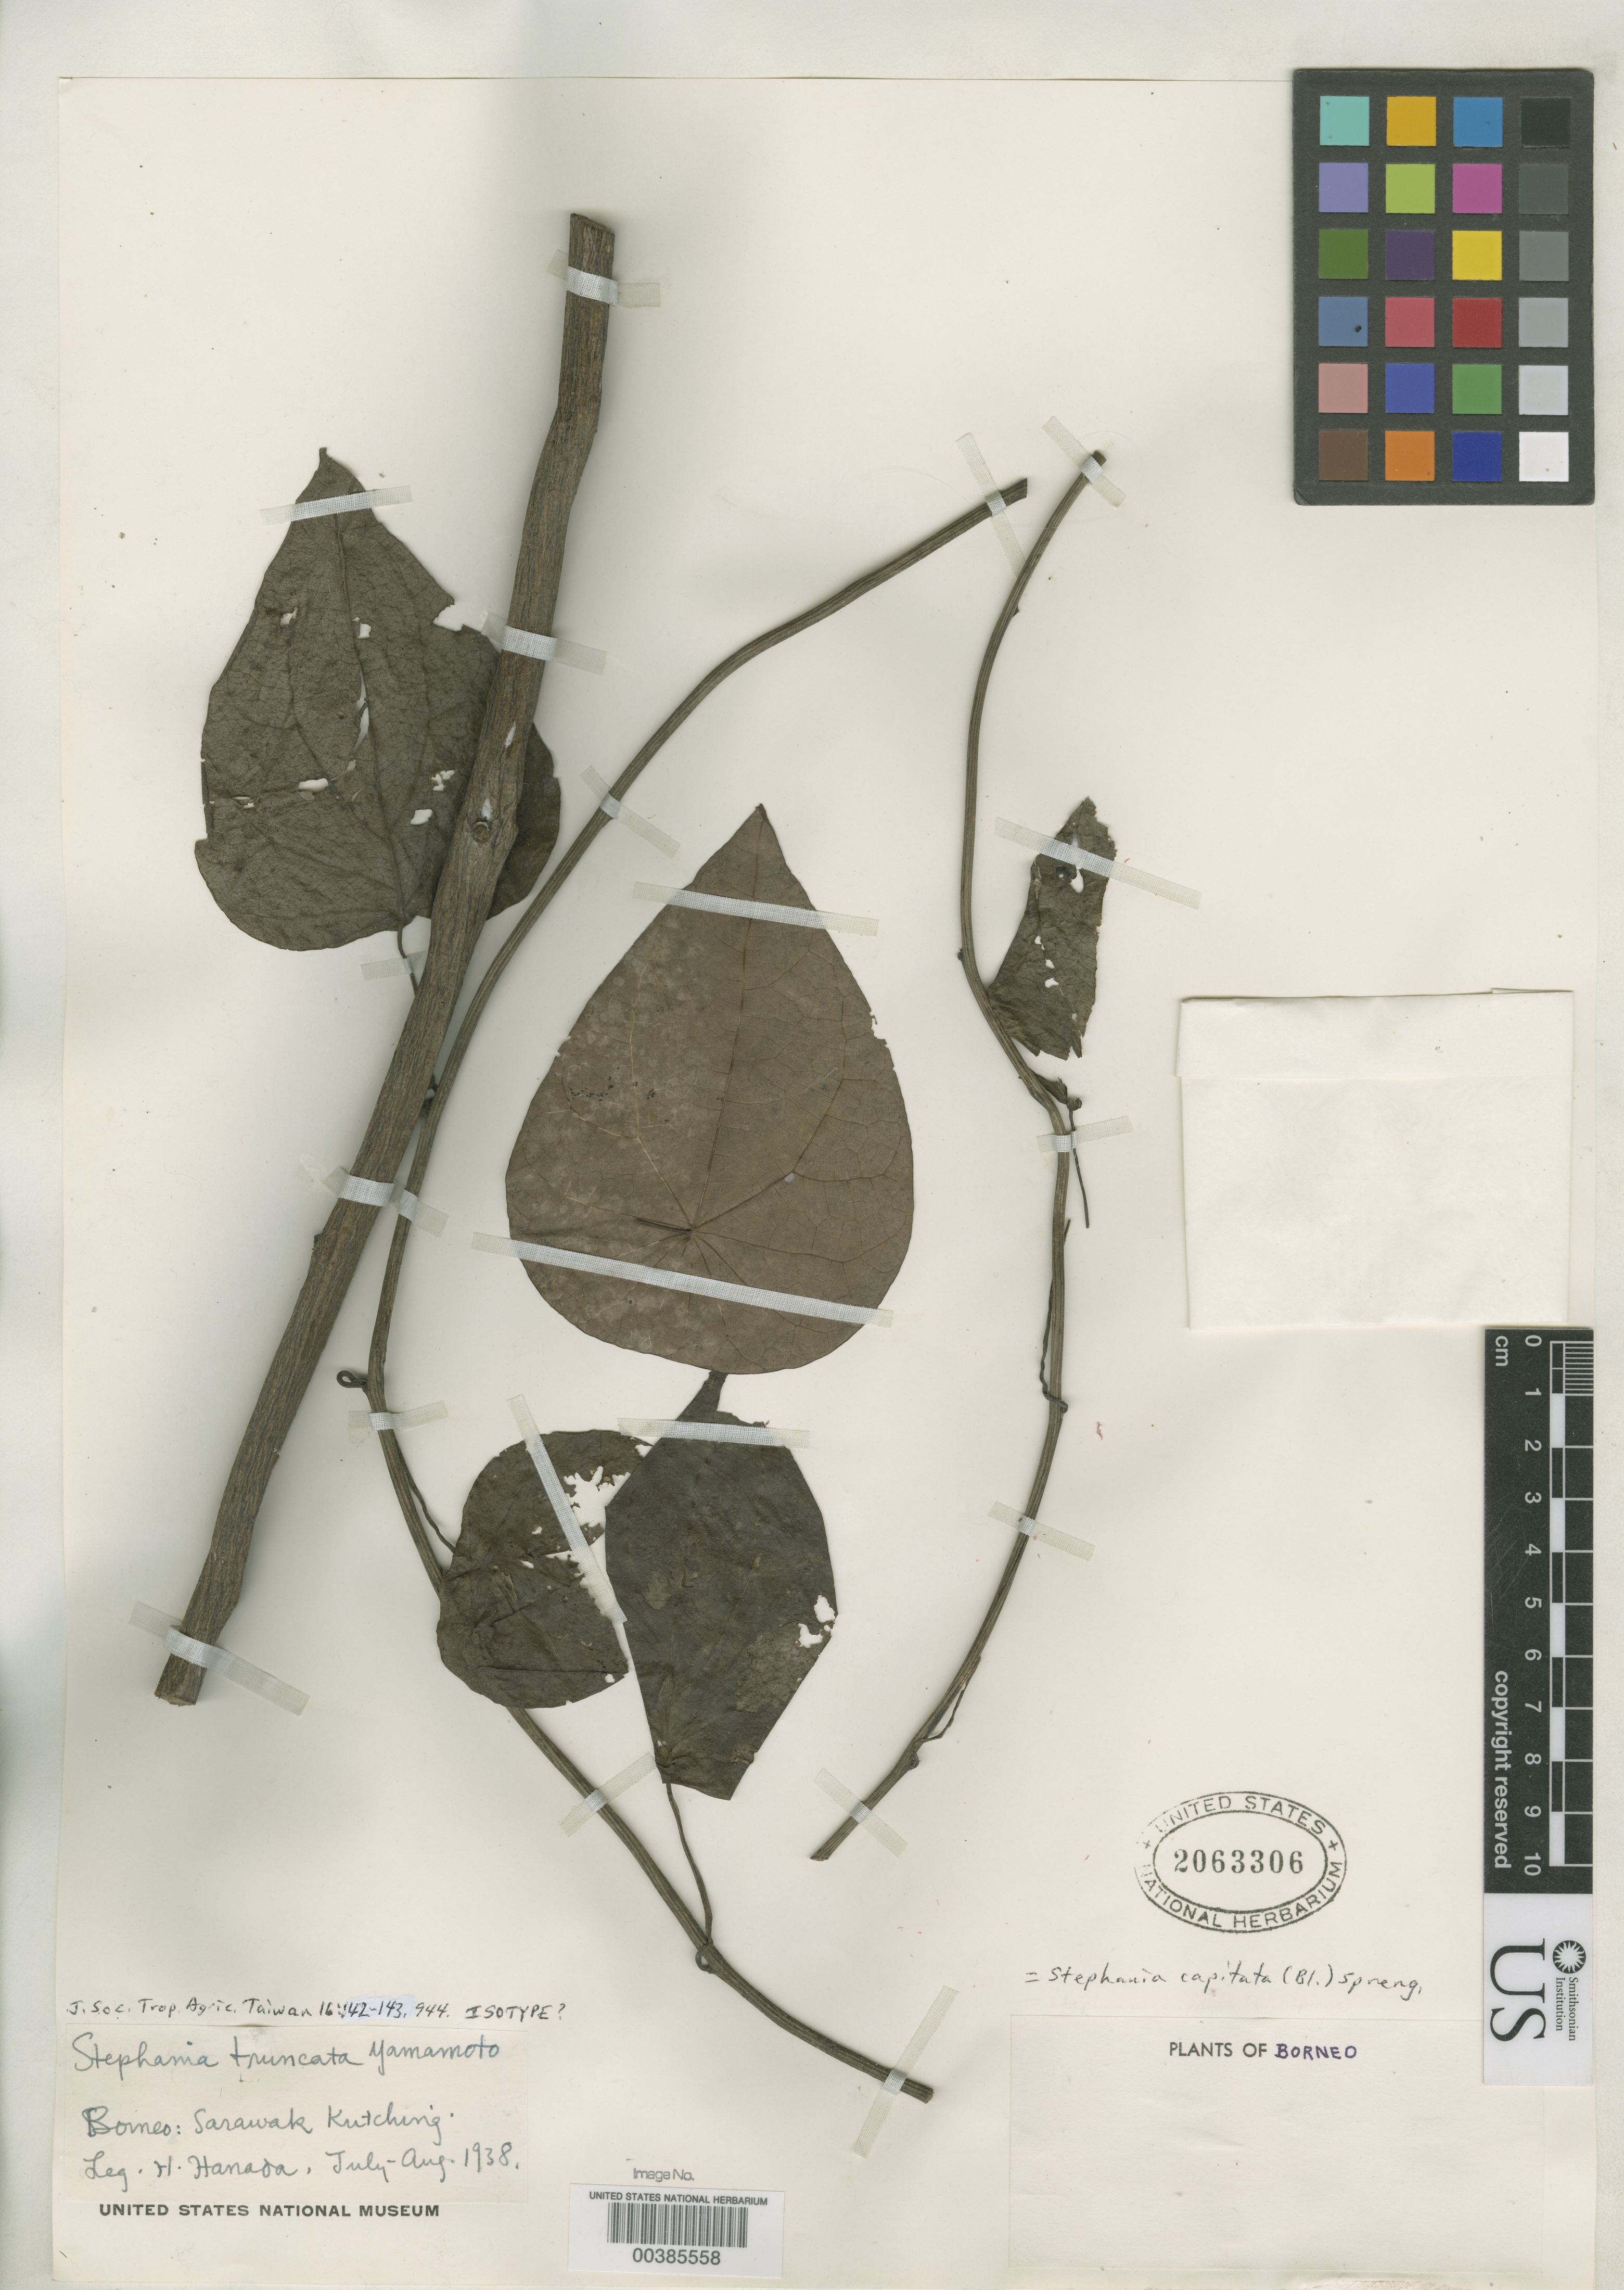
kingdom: Plantae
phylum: Tracheophyta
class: Magnoliopsida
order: Ranunculales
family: Menispermaceae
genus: Stephania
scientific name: Stephania truncata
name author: Yamam.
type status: Possible Isotype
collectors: H. Hanada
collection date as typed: Jul 1938 to -- Aug 1938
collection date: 1938-07/1938-08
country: Malaysia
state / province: Sarawak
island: Borneo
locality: Kutching.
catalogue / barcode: US 2063306